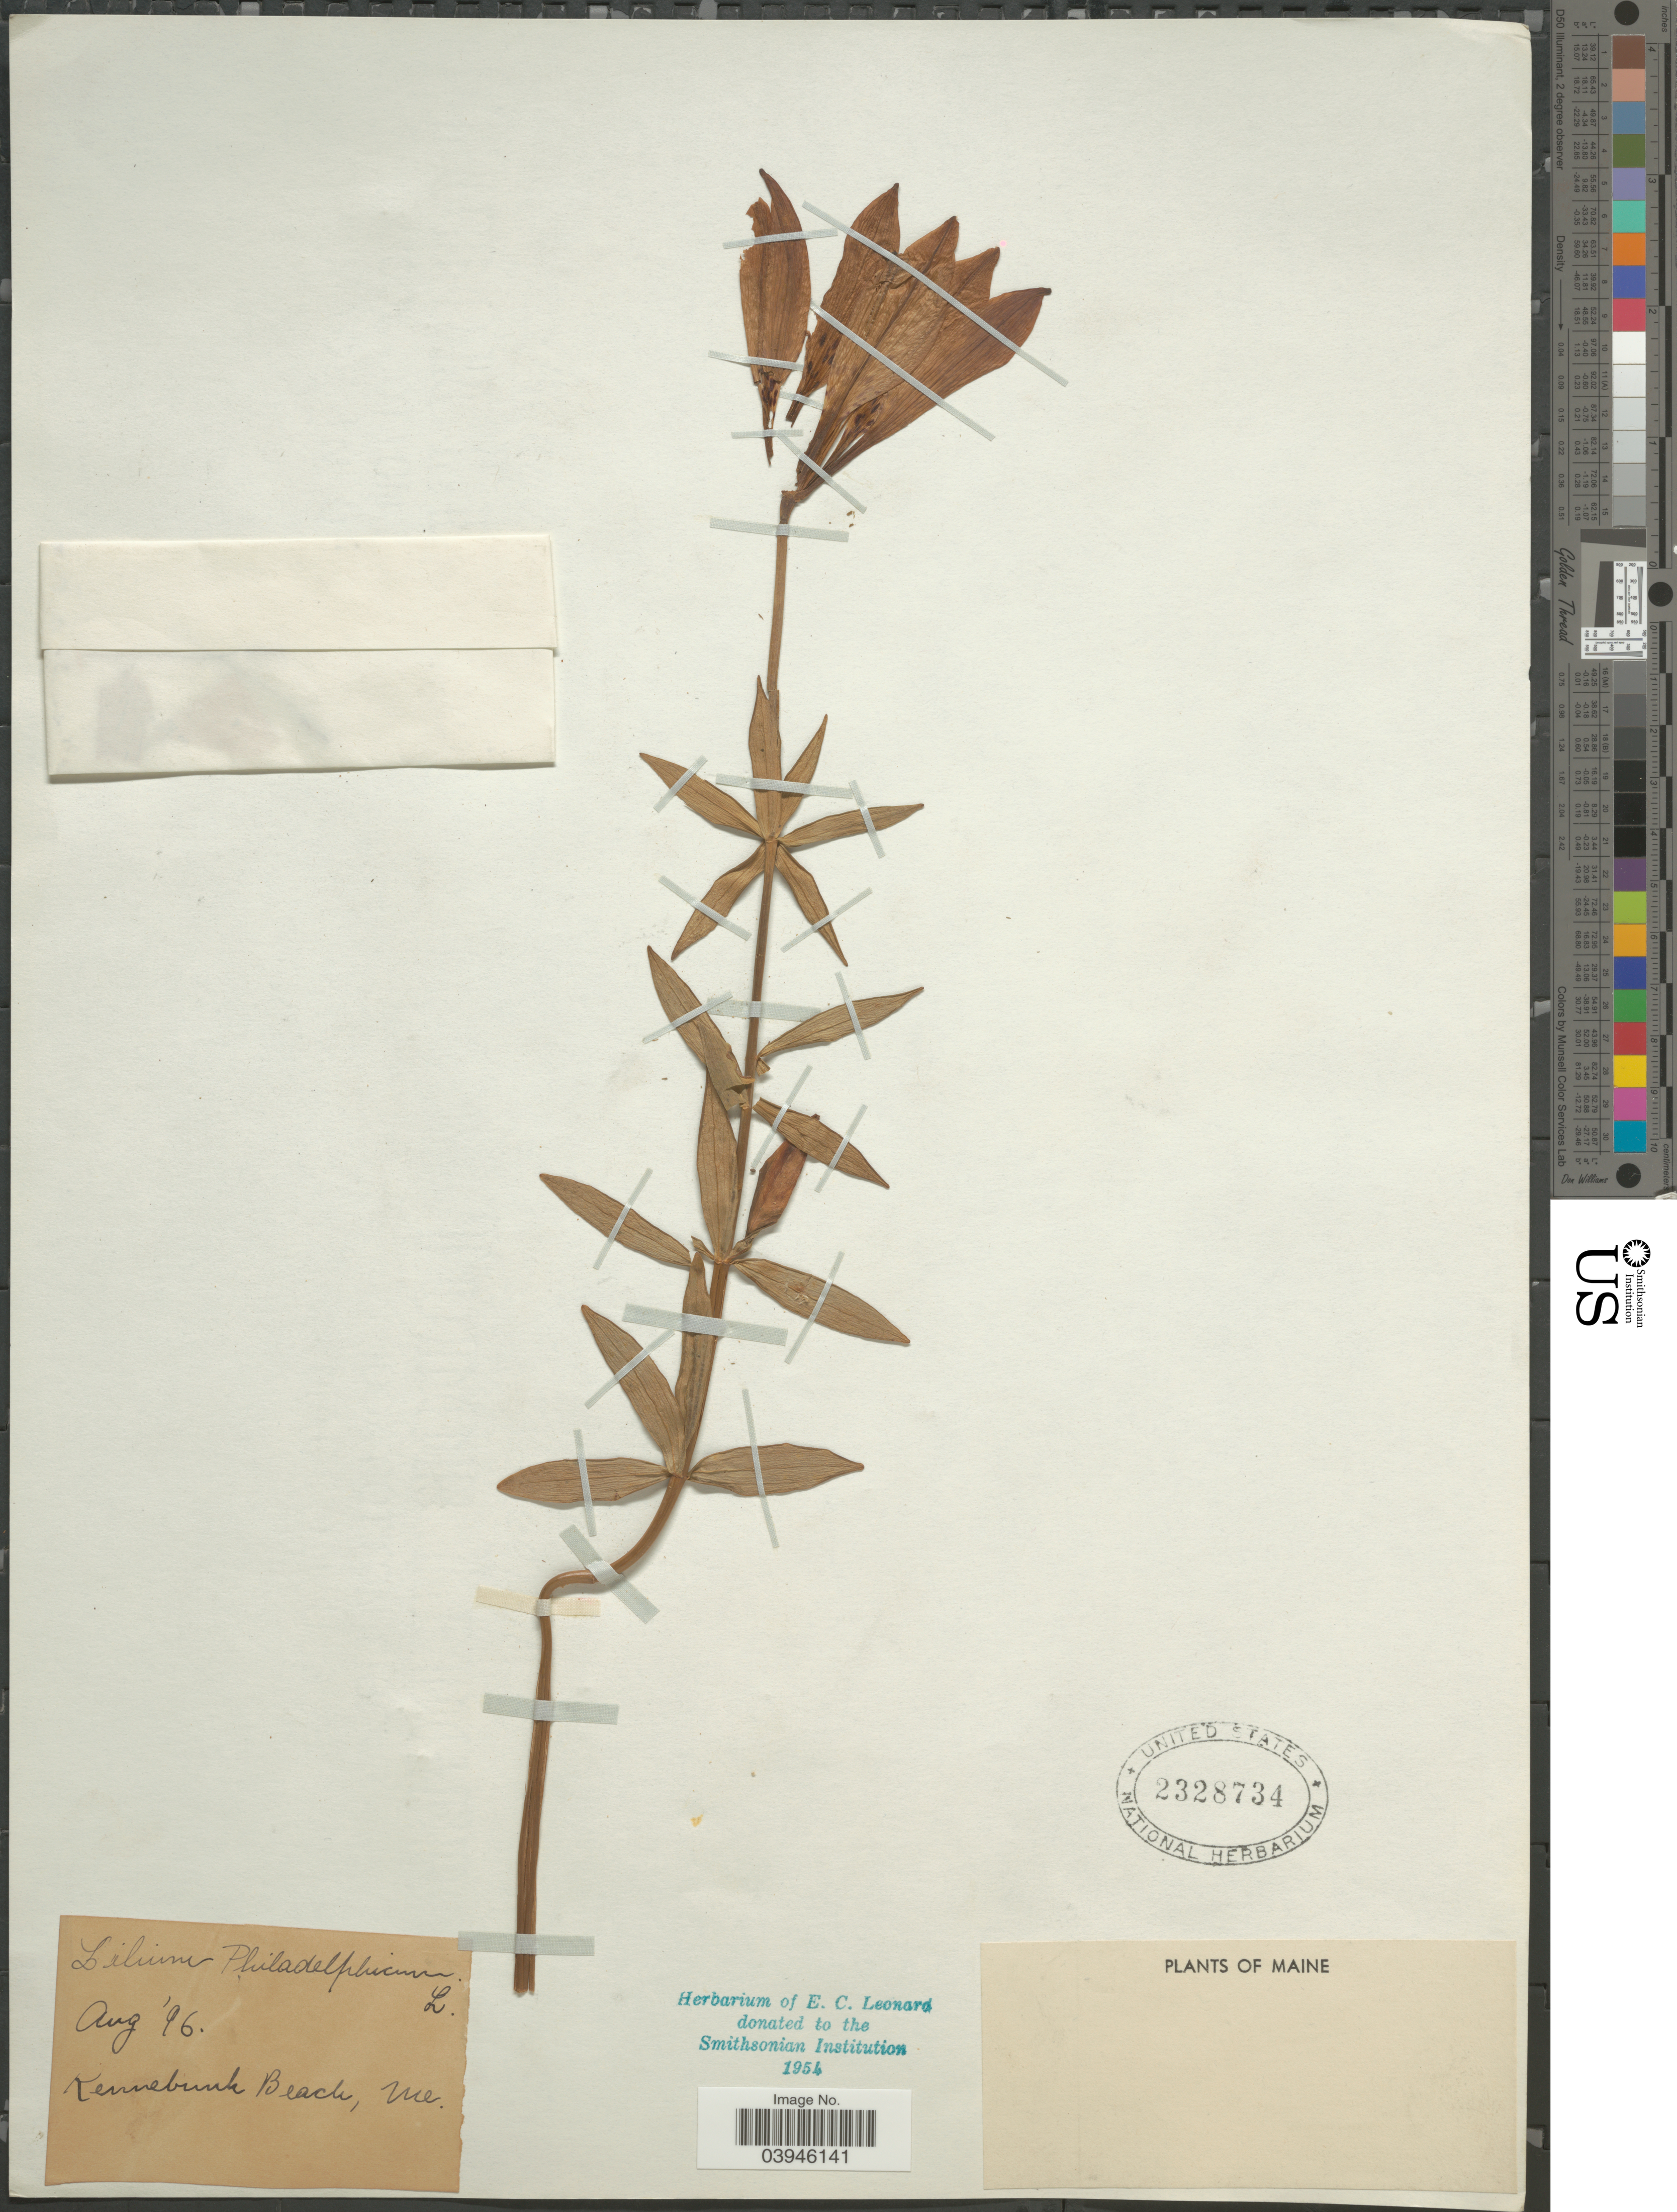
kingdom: Plantae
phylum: Tracheophyta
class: Liliopsida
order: Liliales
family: Liliaceae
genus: Lilium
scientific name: Lilium philadelphicum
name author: L.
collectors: ex herb. E.C. Leonard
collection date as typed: Transcribed d/m/y: /8/96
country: United States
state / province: Maine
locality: Kennebunk Beach.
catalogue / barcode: US 2328734